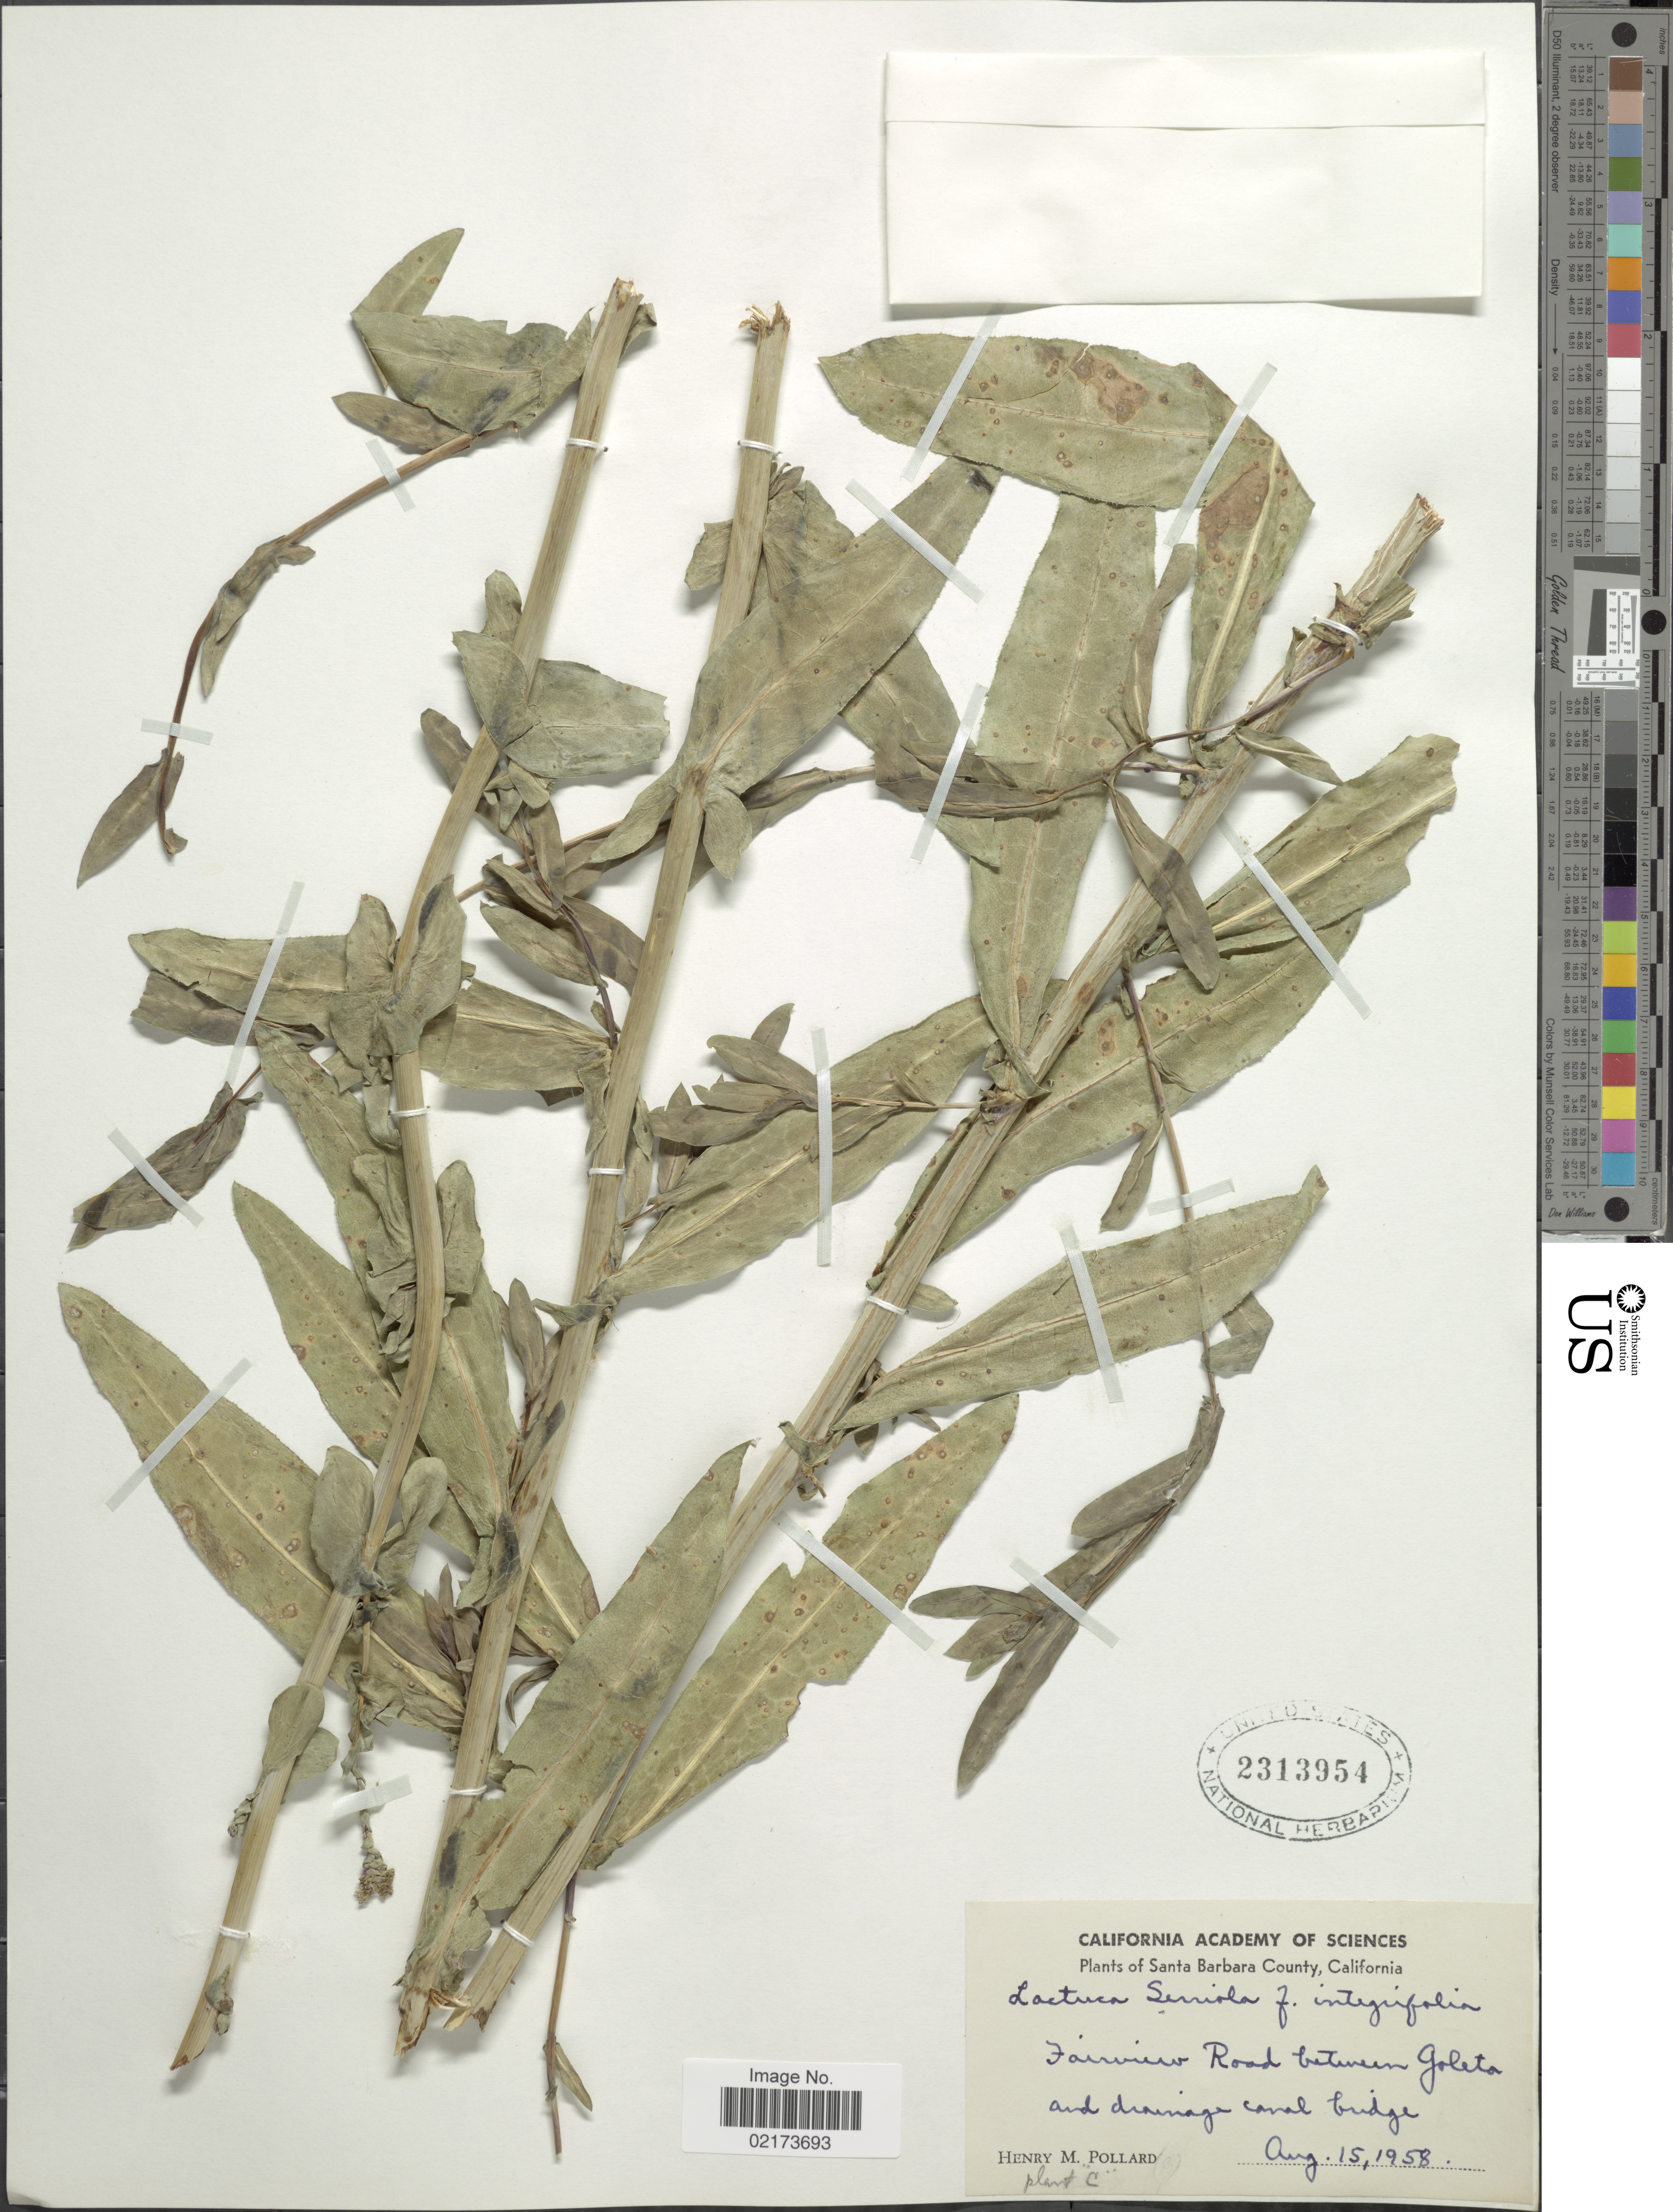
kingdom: Plantae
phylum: Tracheophyta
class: Magnoliopsida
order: Asterales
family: Asteraceae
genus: Lactuca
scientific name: Lactuca serriola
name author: L.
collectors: H. M. Pollard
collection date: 1958-08-15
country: United States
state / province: California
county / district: Santa Barbara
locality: Santa Barbara County, Farview Road between Goleta and drainage canal bridge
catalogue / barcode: US 2313954